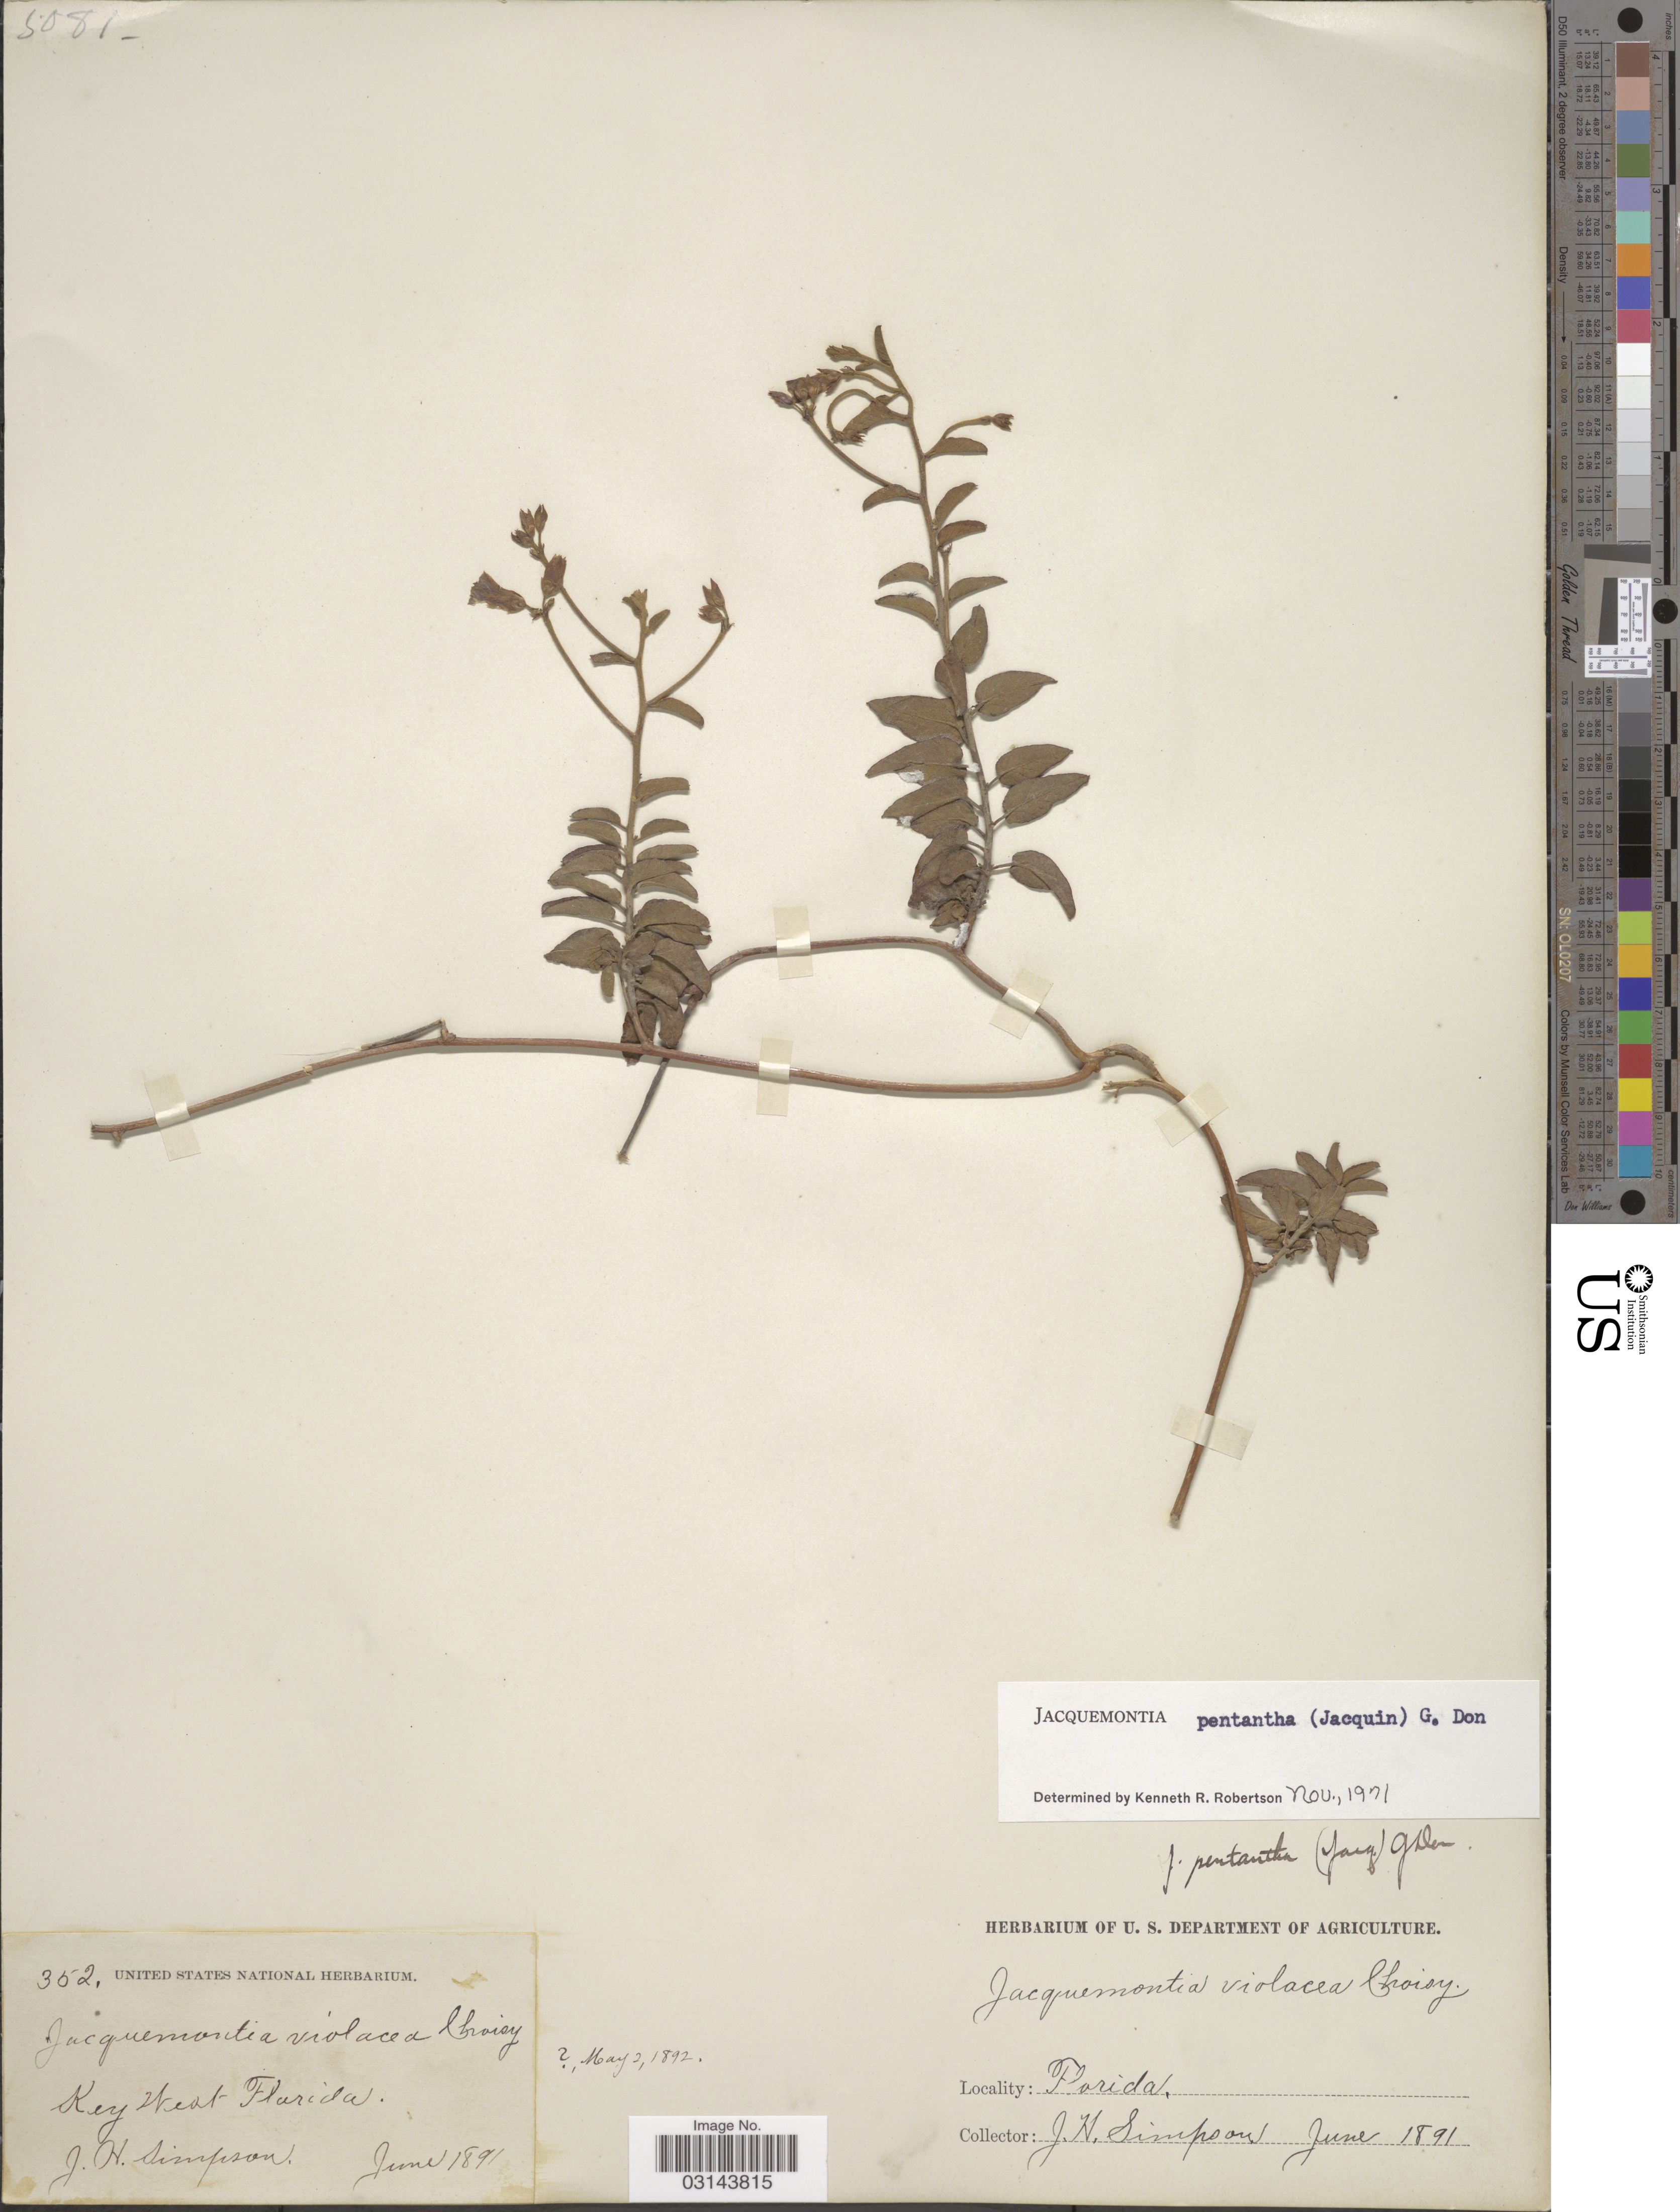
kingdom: Plantae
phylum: Tracheophyta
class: Magnoliopsida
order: Solanales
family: Convolvulaceae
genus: Jacquemontia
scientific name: Jacquemontia pentanthos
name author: (Jacq.) G. Don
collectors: J. H. Simpson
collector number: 352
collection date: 1891-06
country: United States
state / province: Florida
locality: Key West.